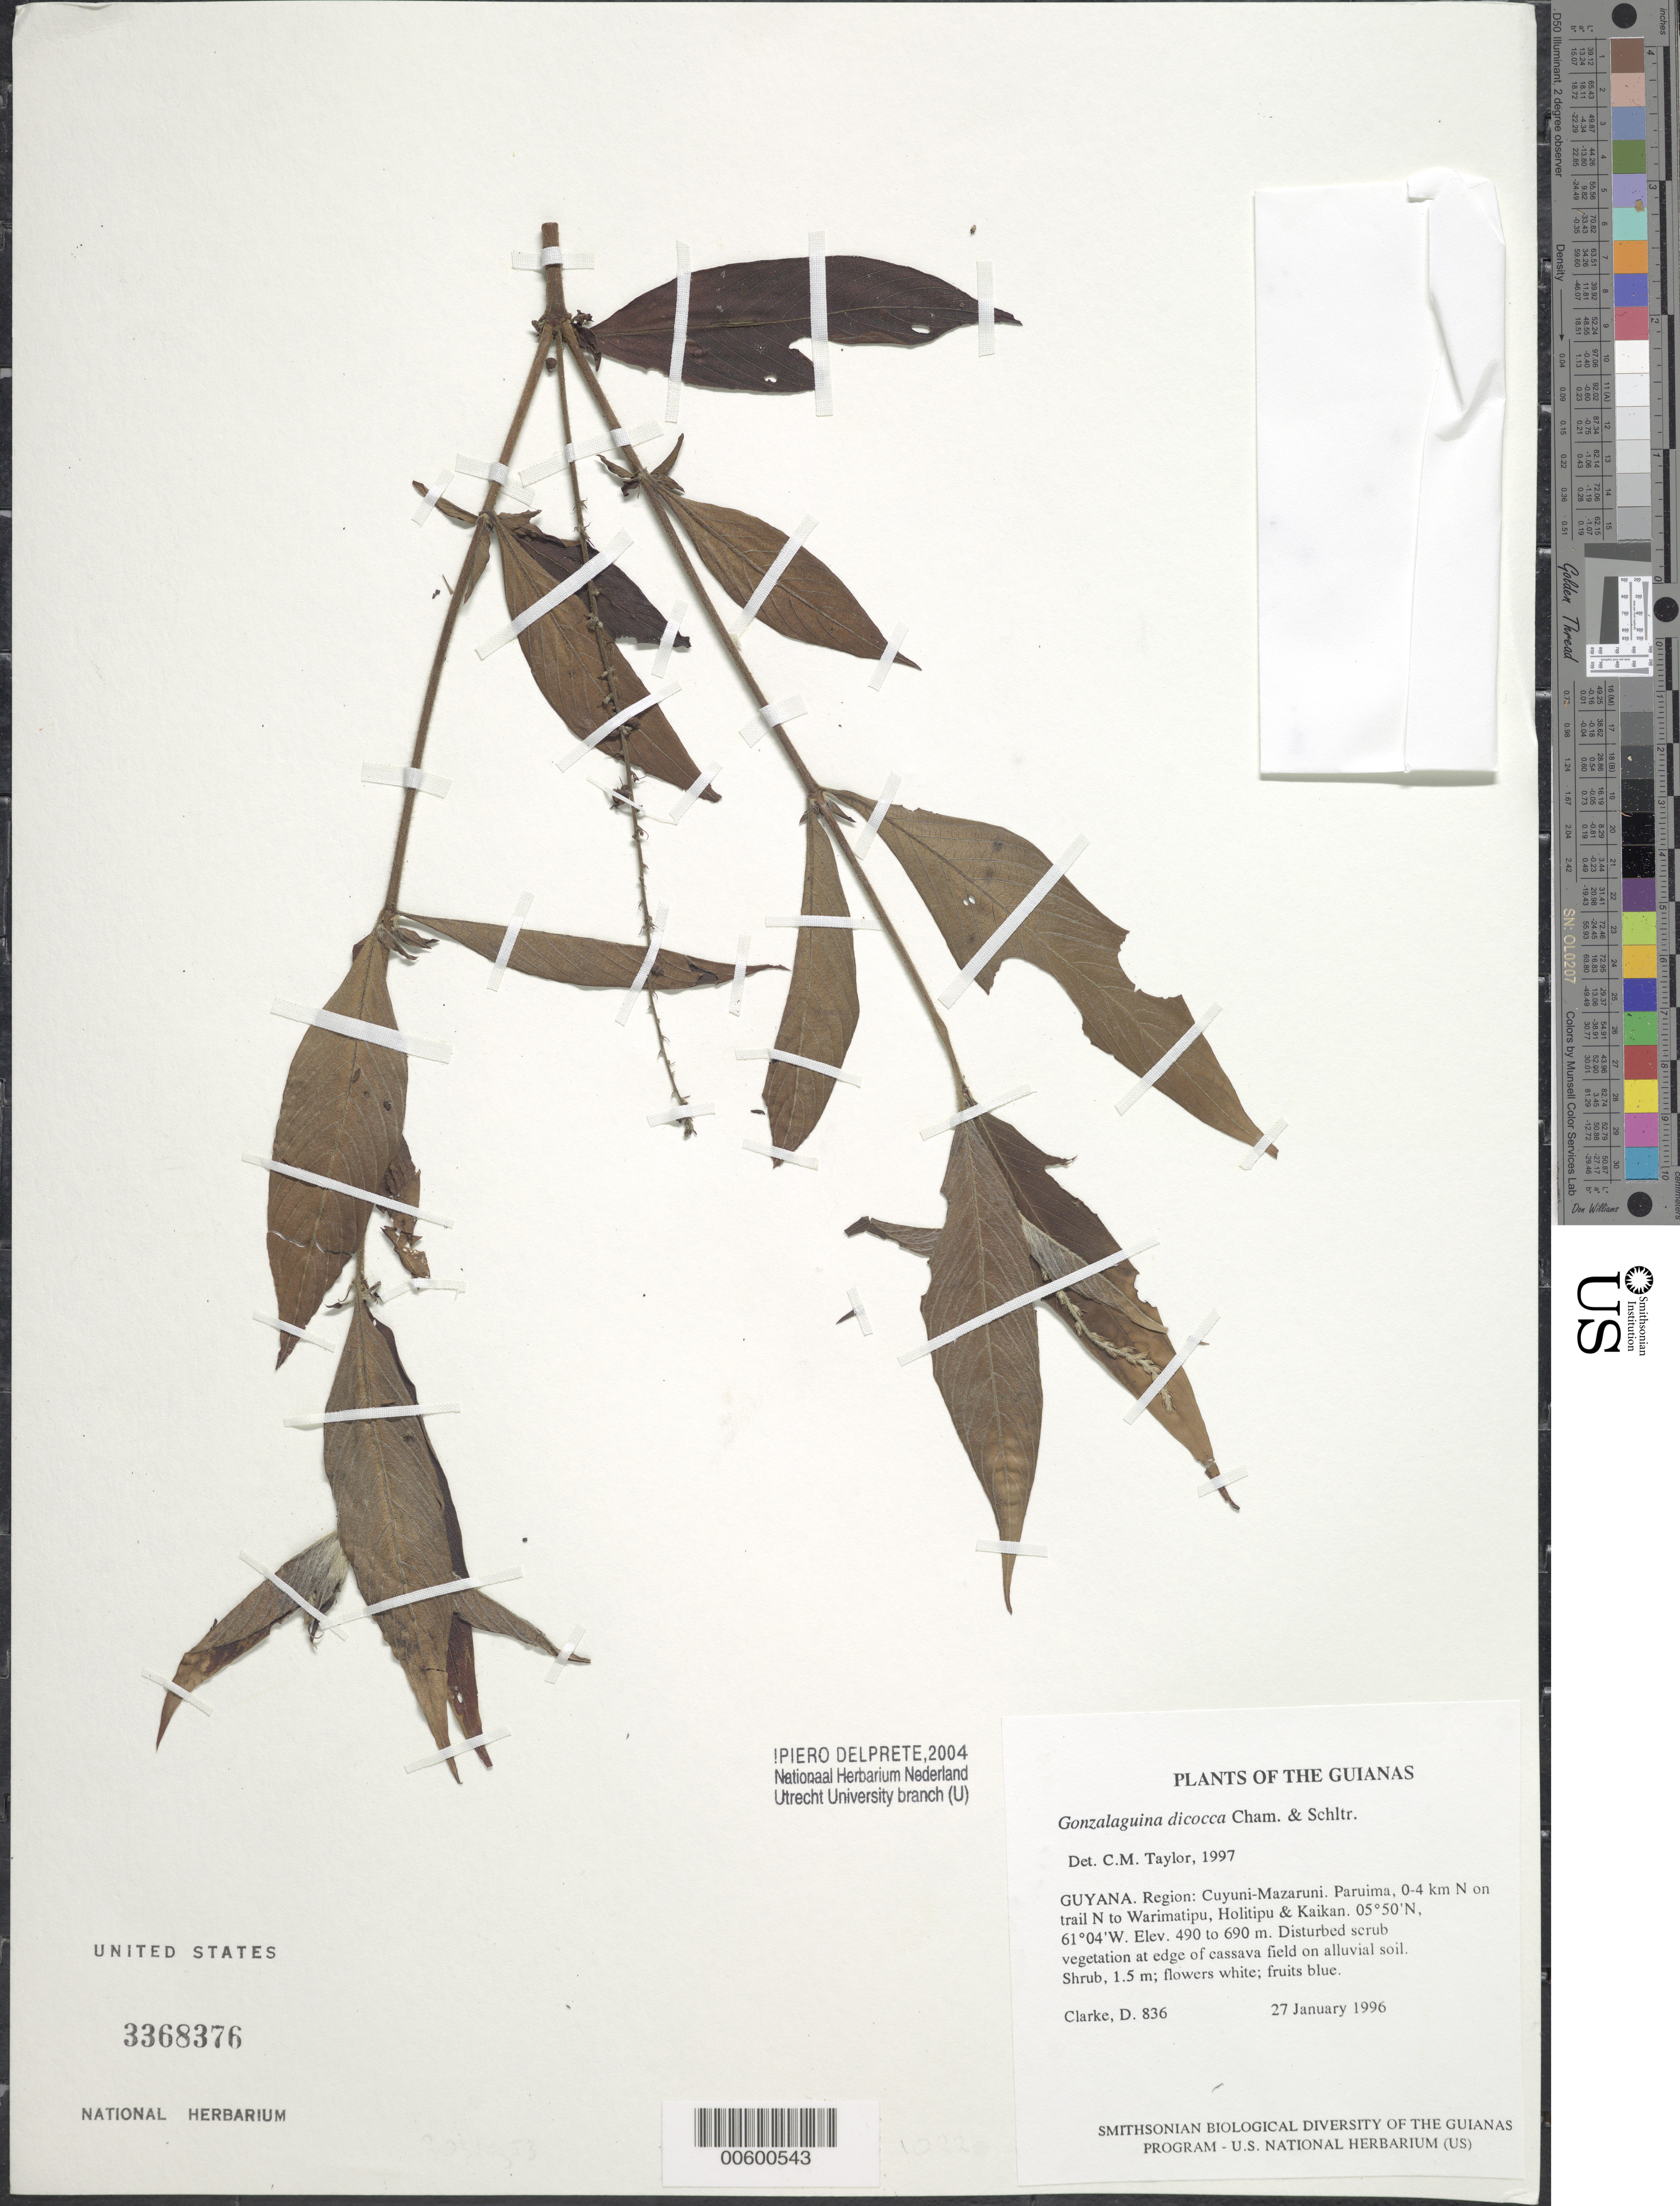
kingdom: Plantae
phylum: Tracheophyta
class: Magnoliopsida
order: Gentianales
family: Rubiaceae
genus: Gonzalagunia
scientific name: Gonzalagunia dicocca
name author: Cham. & Schltdl.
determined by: Taylor, Charlotte M.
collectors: H. D. Clarke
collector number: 836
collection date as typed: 27 January 1996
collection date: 1996-01-27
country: Guyana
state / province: Cuyuni-Mazaruni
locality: Paruima, 0-4 km N on trail N to Warimatipu, Holitipu & Kaikan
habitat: Disturbed scrub vegetation at edge of cassava field on alluvial soil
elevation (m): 490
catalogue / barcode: US 3368376